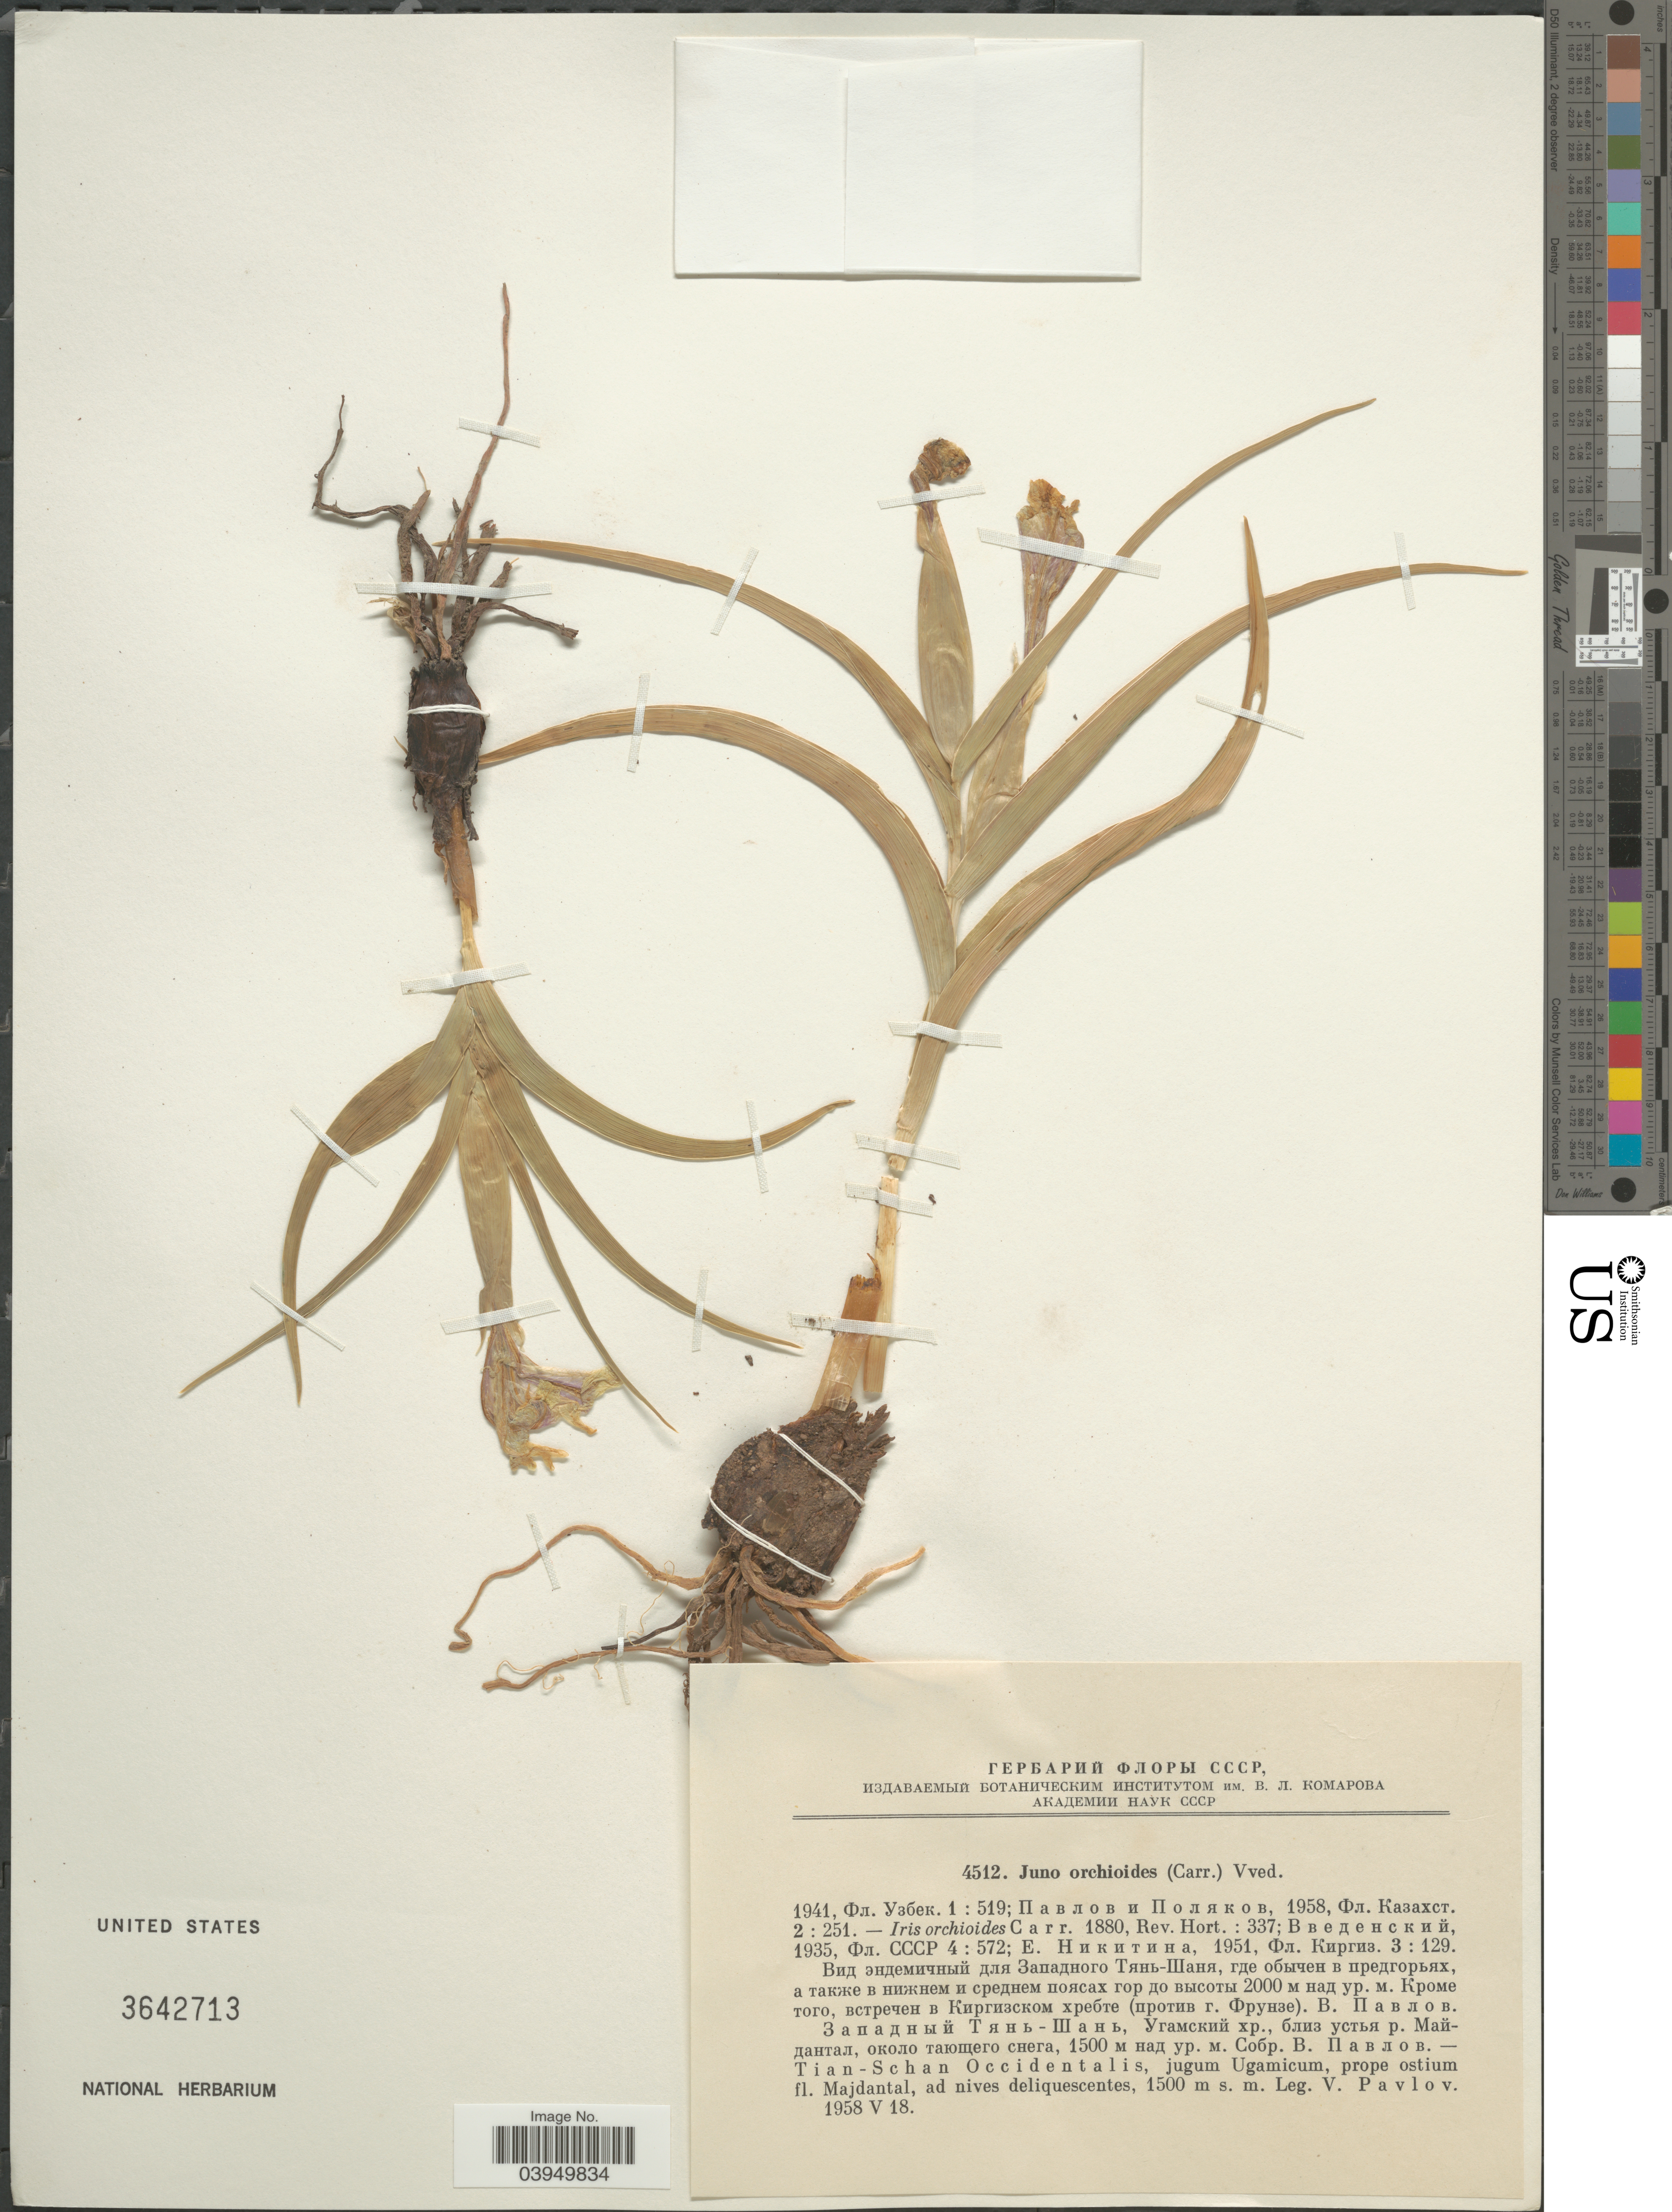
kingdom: Plantae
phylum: Tracheophyta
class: Liliopsida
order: Asparagales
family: Iridaceae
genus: Iris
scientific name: Iris orchioides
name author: Carrière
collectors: V. Pavlov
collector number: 4512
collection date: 1958-05-18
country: Kazakhstan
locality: Tian-Schan Occidentalis, jugum Ugamicum, prope ostium fl. Majdantal, ad nives deliquescentes.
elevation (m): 1500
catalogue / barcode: US 3642713